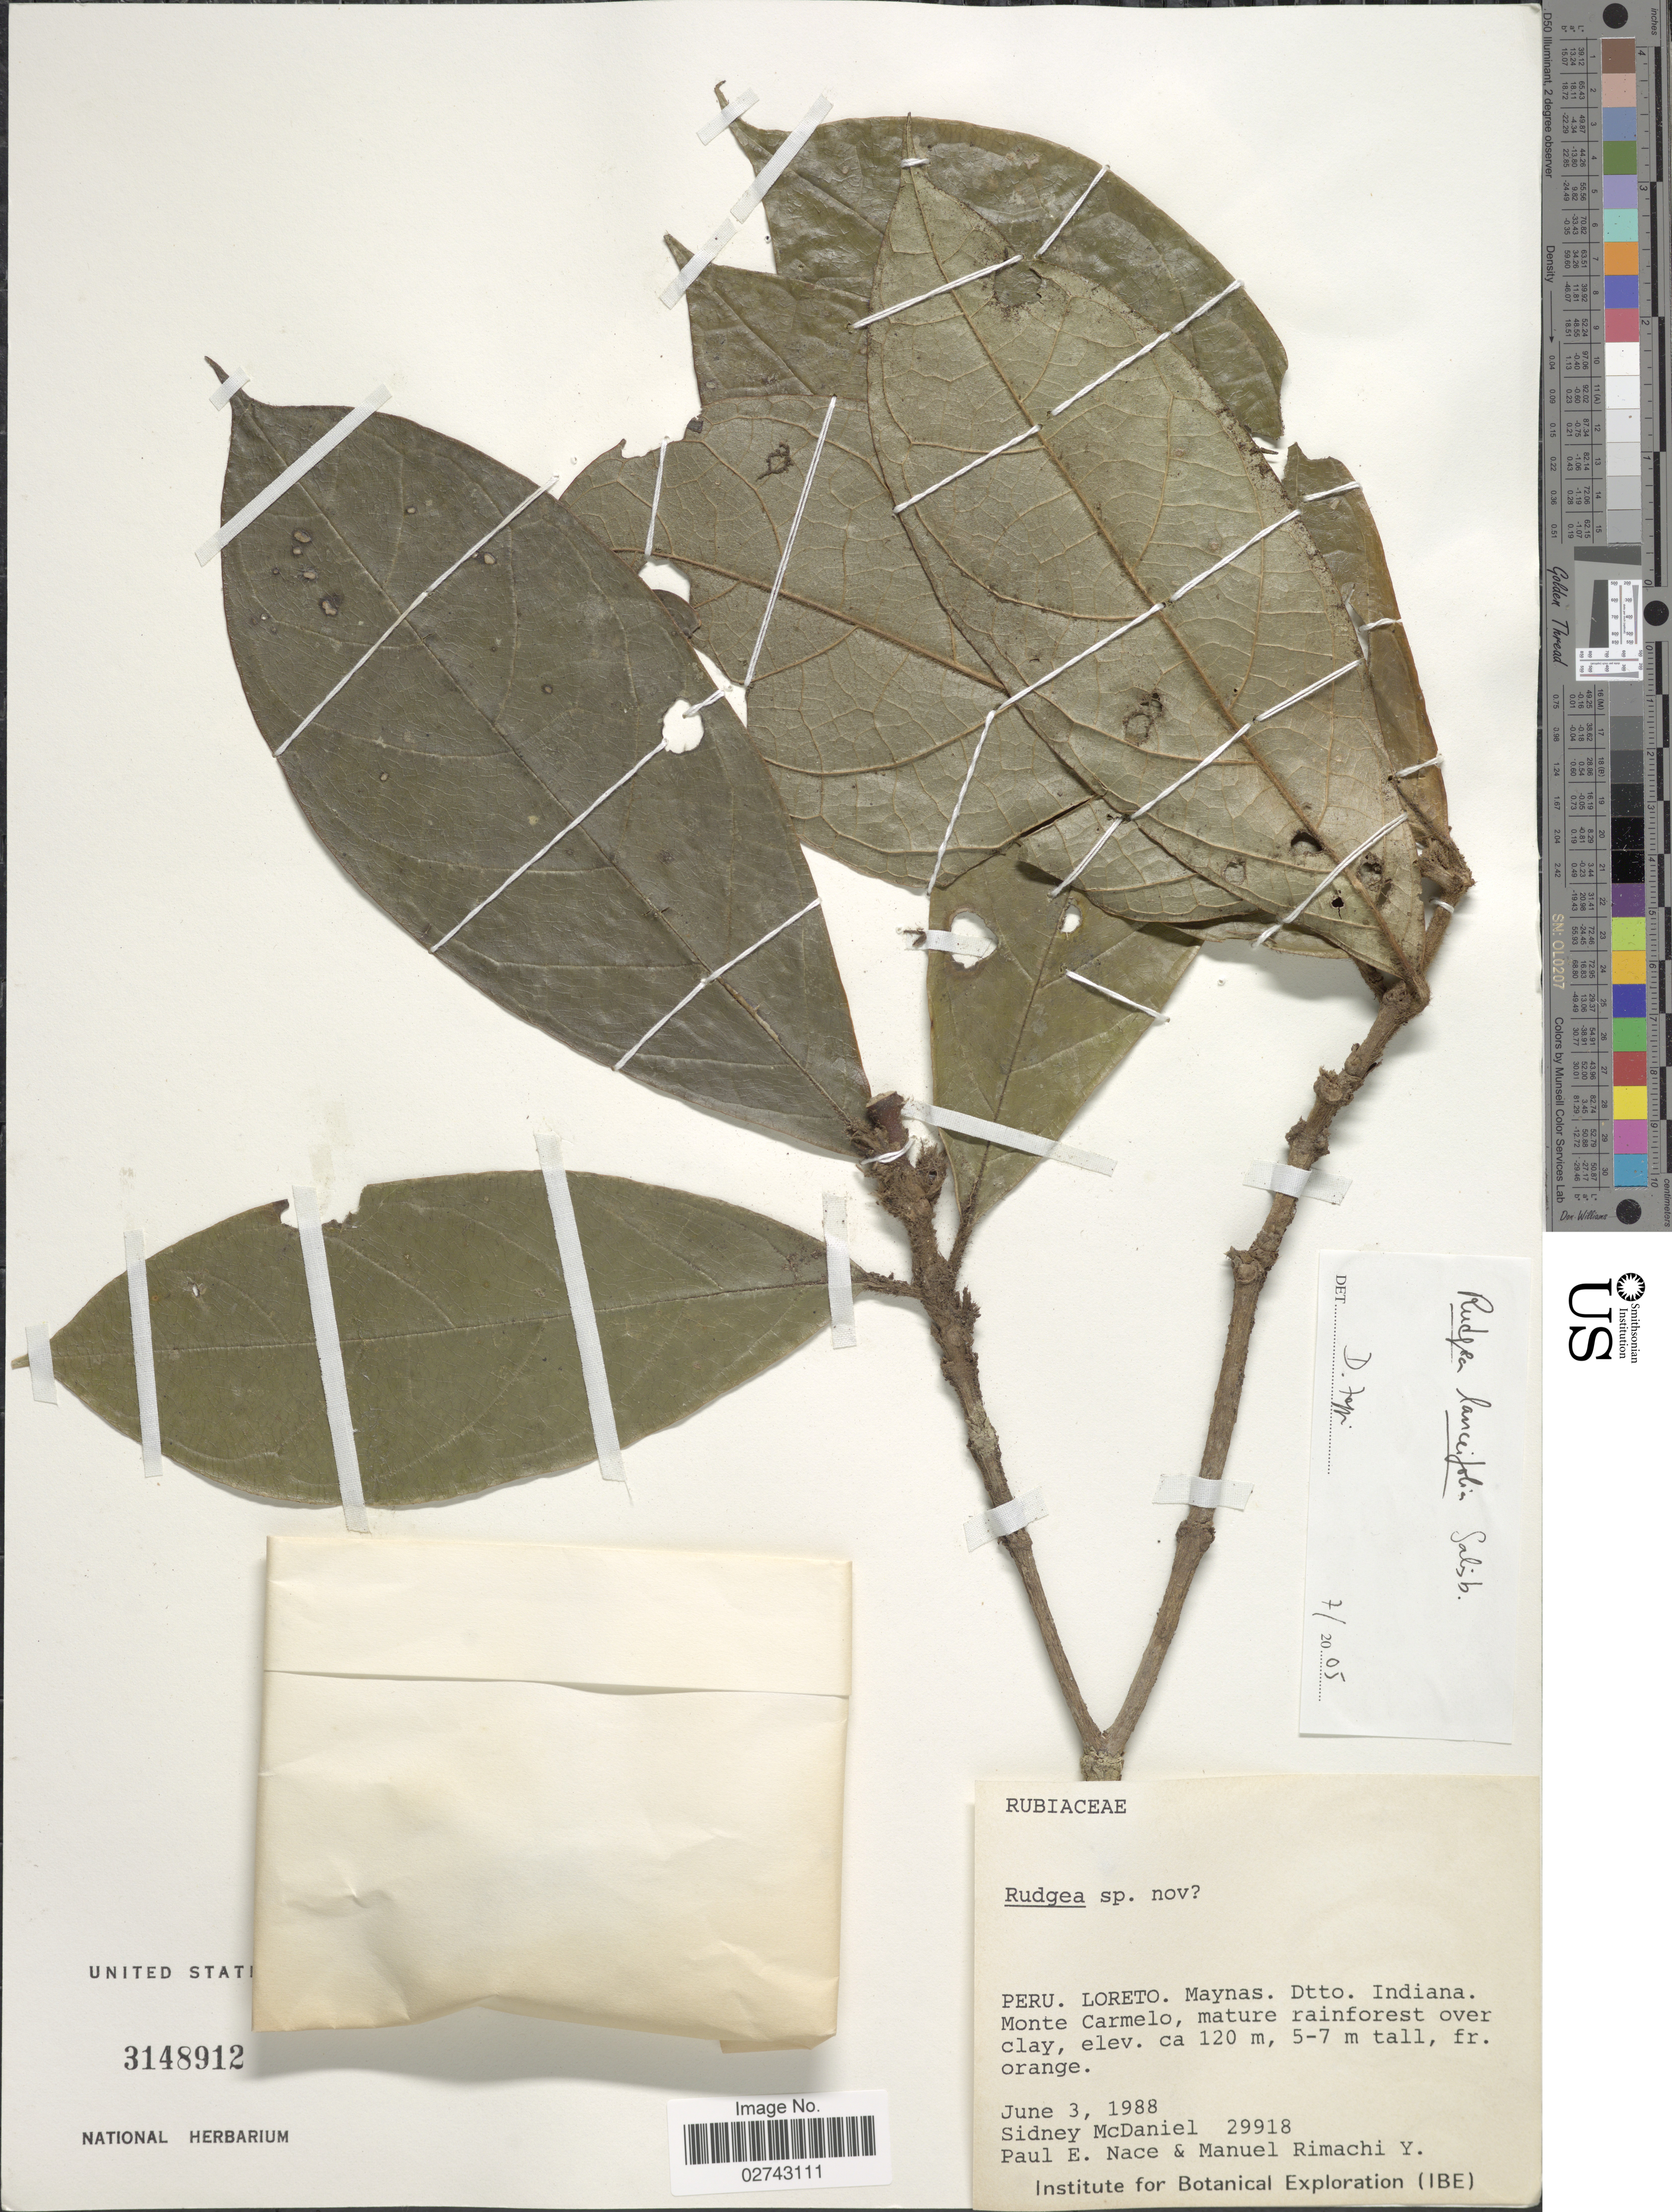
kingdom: Plantae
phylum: Tracheophyta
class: Magnoliopsida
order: Gentianales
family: Rubiaceae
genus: Rudgea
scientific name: Rudgea lanceifolia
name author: Salisb.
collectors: S. McDaniel, P. Nace & M. Rimachi Y.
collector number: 29918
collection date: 1988-06-03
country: Peru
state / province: Loreto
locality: Maynas. Dtto. Indiana. Monte Carmelo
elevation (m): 120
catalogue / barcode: US 3148912